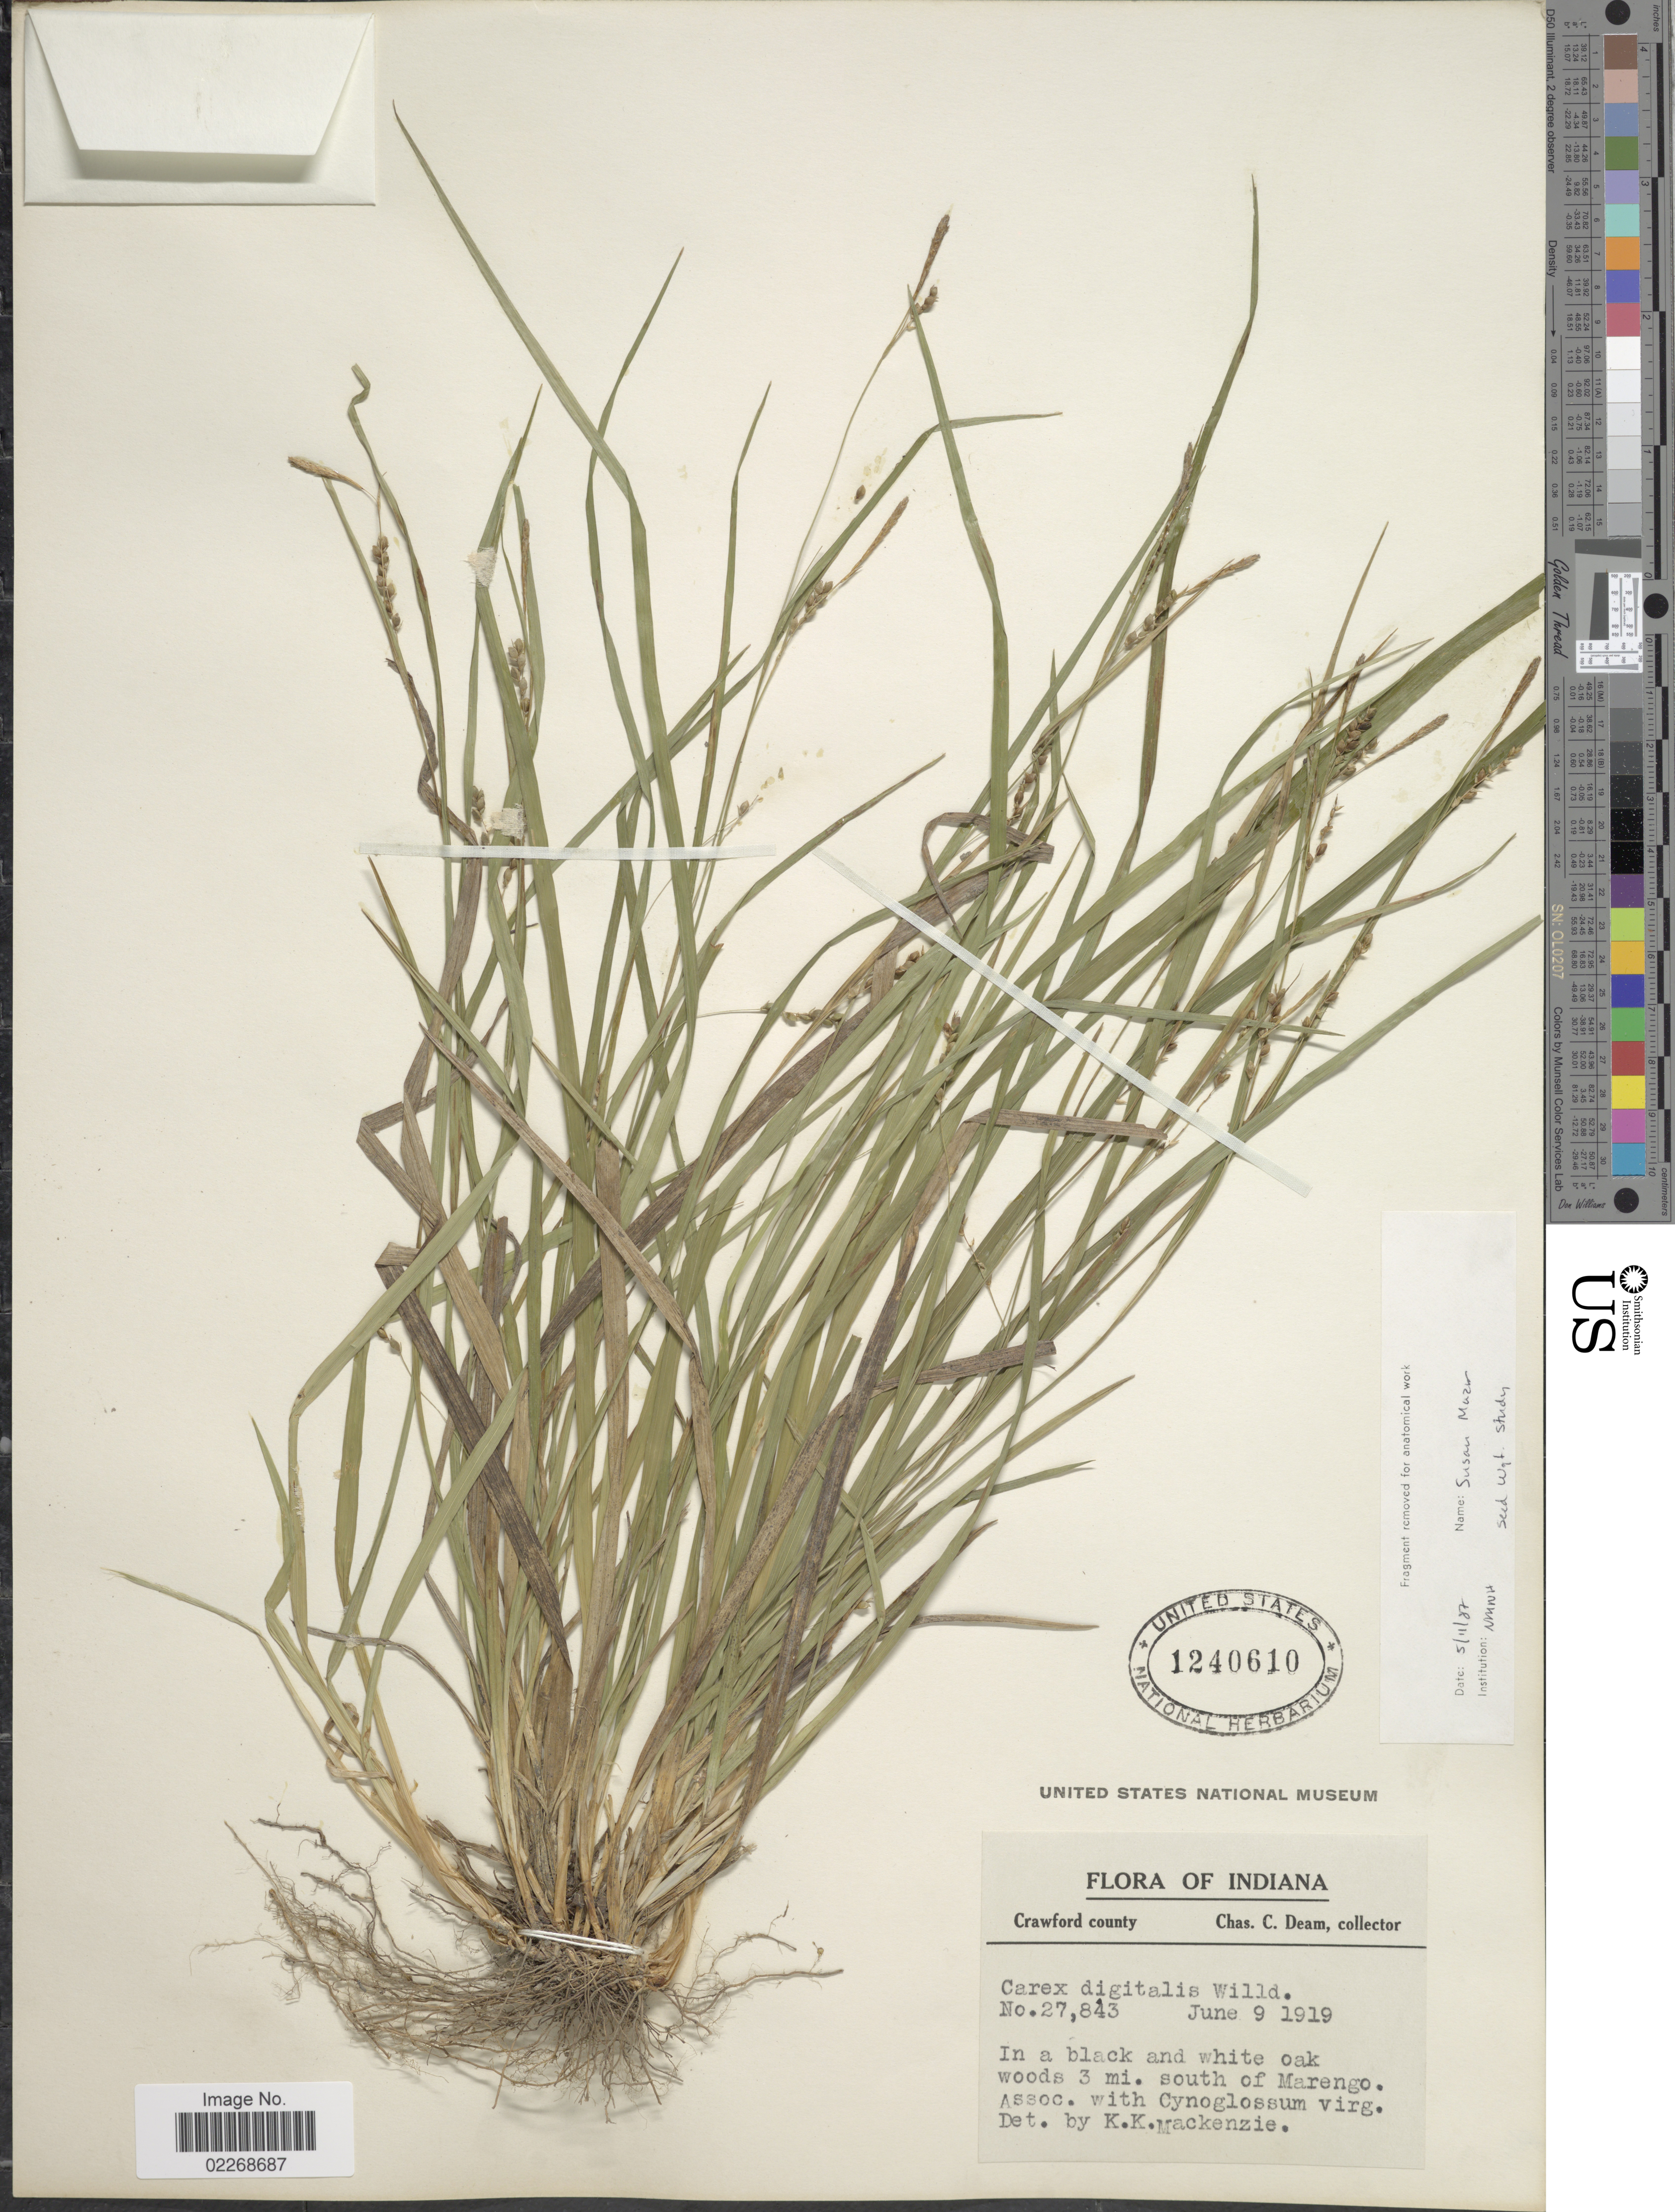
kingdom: Plantae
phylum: Tracheophyta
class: Liliopsida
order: Poales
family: Cyperaceae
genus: Carex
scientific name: Carex digitalis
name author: Willd.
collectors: C. C. Deam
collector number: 27843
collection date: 1919-06-09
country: United States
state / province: Indiana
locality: Crawford county. In a black and white oak woods 3 mi. south of Marengo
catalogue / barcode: US 1240610